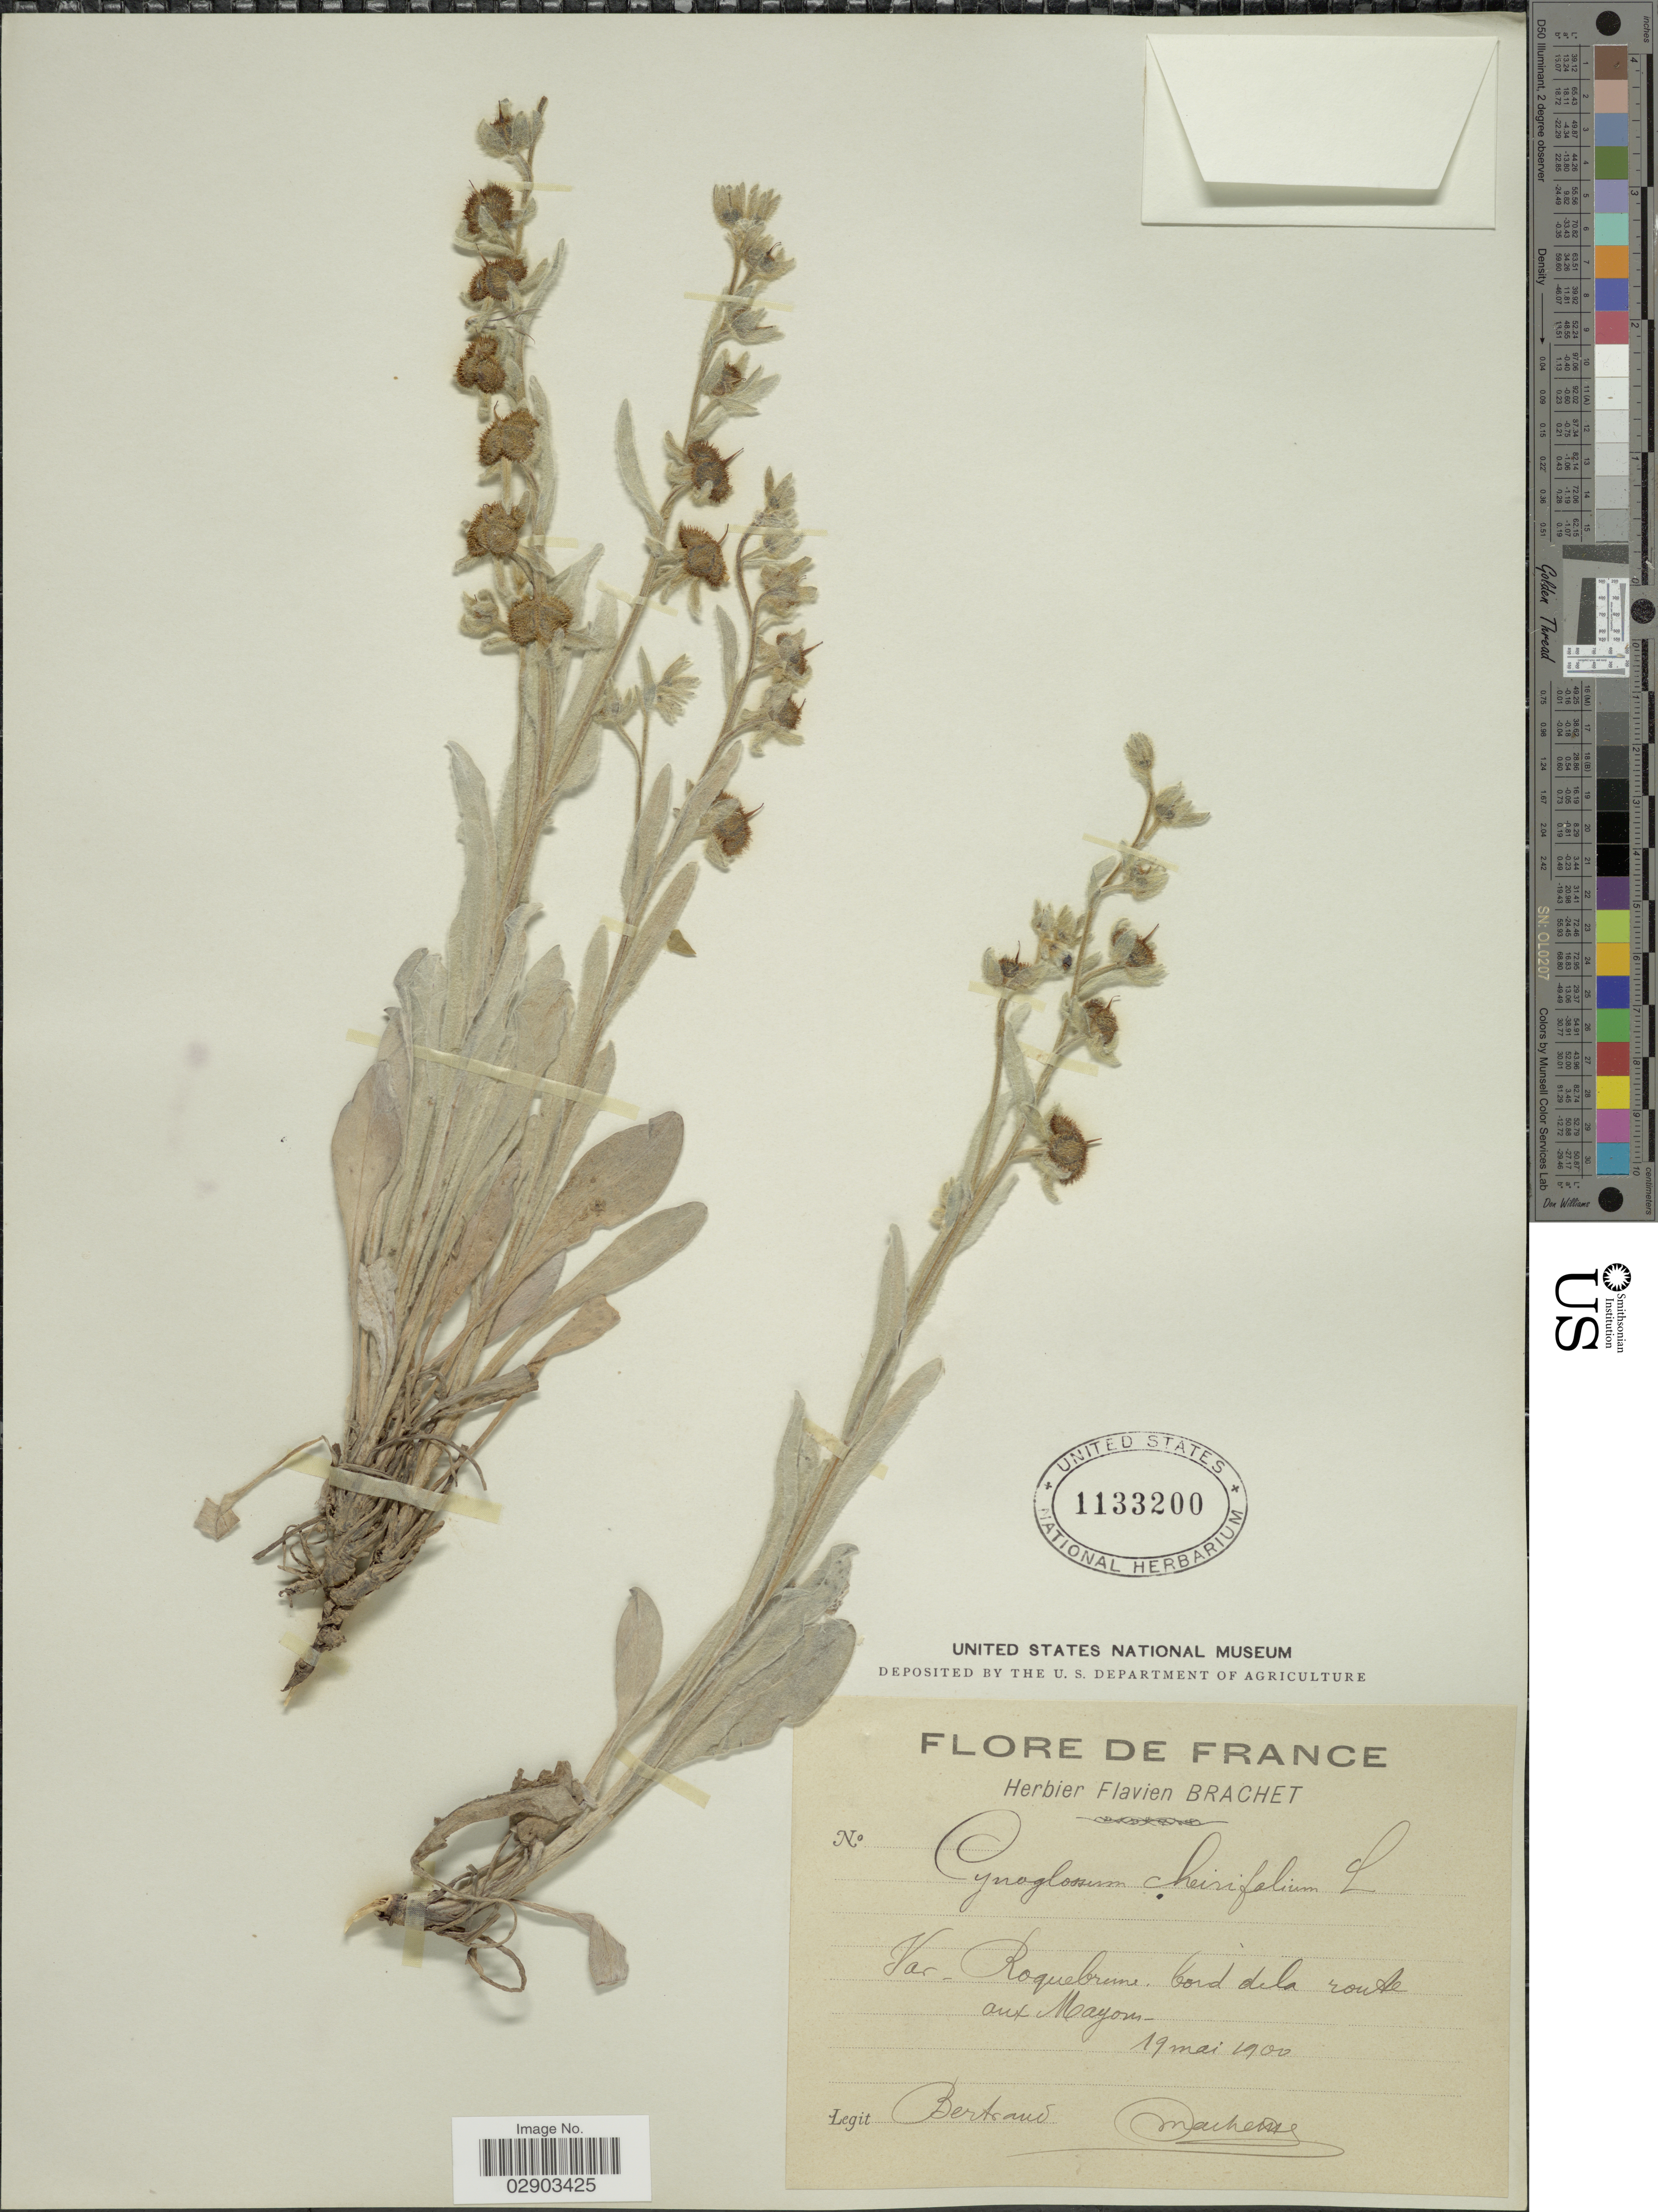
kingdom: Plantae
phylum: Tracheophyta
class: Magnoliopsida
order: Boraginales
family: Boraginaceae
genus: Cynoglossum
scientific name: Cynoglossum cheirifolium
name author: L.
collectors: Bertrand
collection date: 1900-05-19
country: France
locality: Var - Roquebrune, bord de la route aux Mayom.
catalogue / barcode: US 1133200